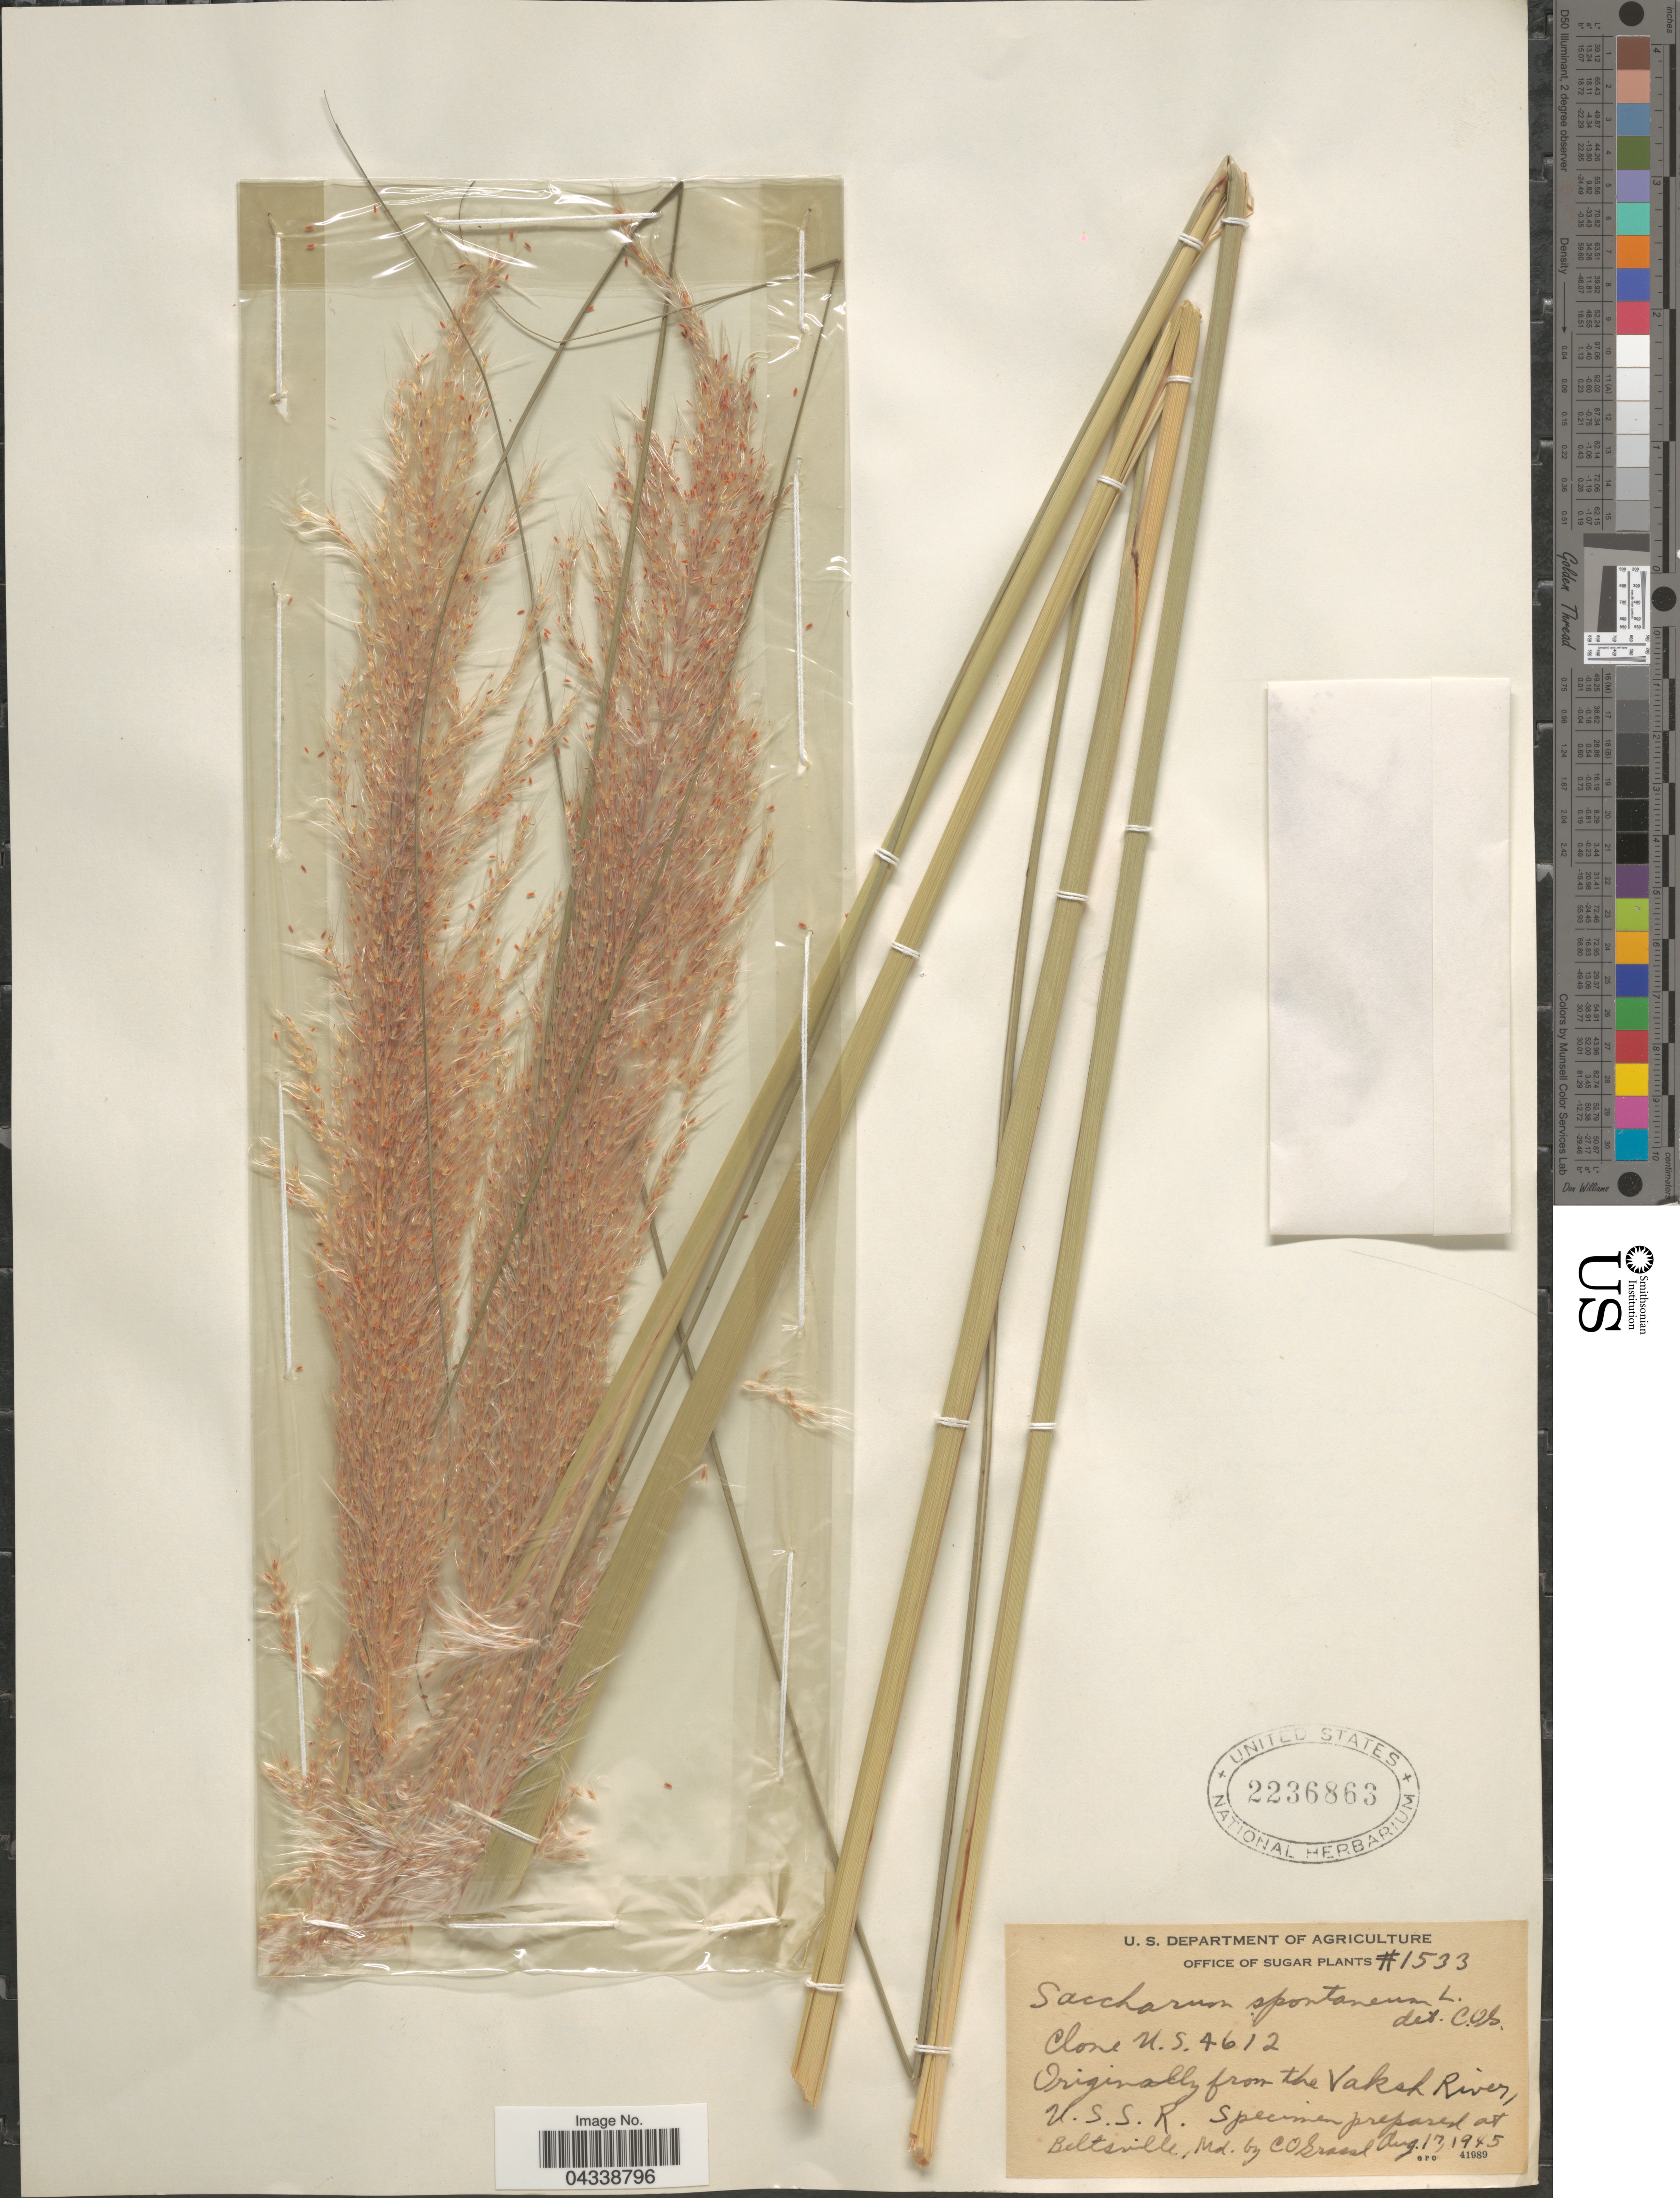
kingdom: Plantae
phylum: Tracheophyta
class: Liliopsida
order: Poales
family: Poaceae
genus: Saccharum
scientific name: Saccharum spontaneum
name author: L.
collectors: C. Grassl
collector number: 1533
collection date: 1945-08-17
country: United States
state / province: Maryland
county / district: Prince George's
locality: At Beltsville.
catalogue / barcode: US 2236863